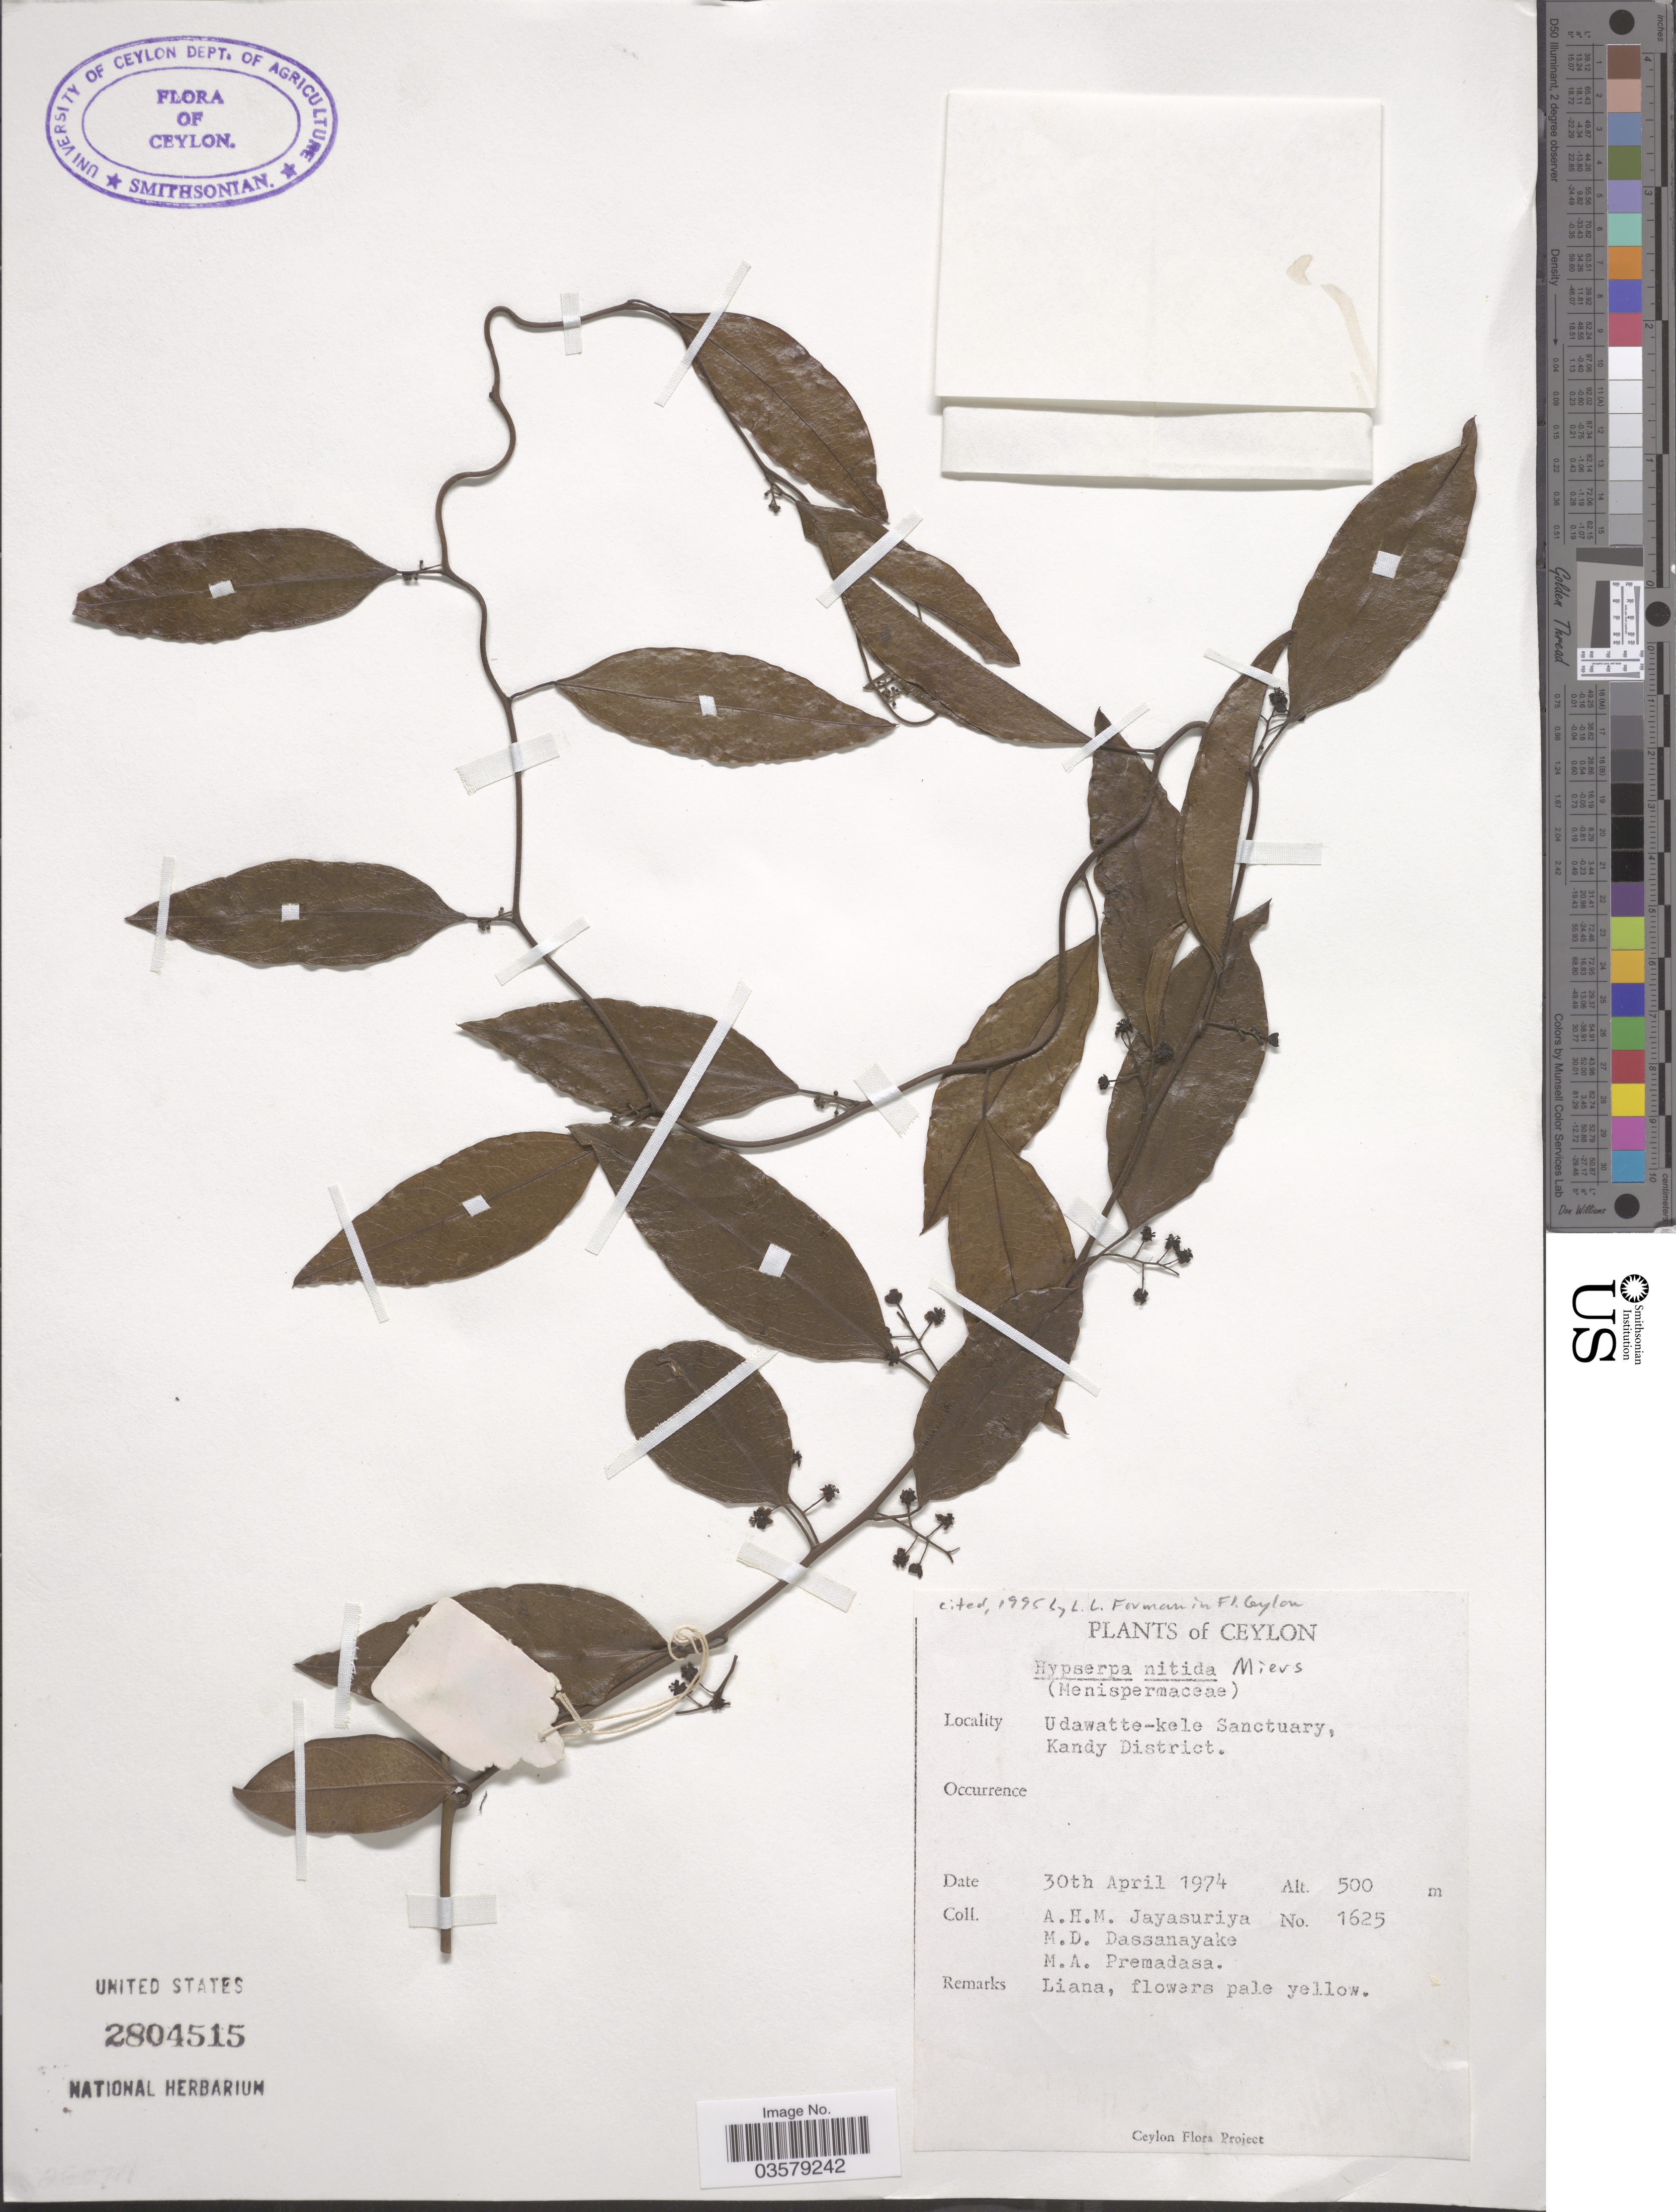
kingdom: Plantae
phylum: Tracheophyta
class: Magnoliopsida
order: Ranunculales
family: Menispermaceae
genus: Hypserpa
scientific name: Hypserpa nitida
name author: Miers ex Benth.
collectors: A. H. Jayasuriya, M. D. Dassanayake & M. Premadasa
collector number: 1625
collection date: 1974-04-30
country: Sri Lanka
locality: Ceylon, Udawatte-kele Sanctuary, Kandy District.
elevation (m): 500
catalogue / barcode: US 2804515